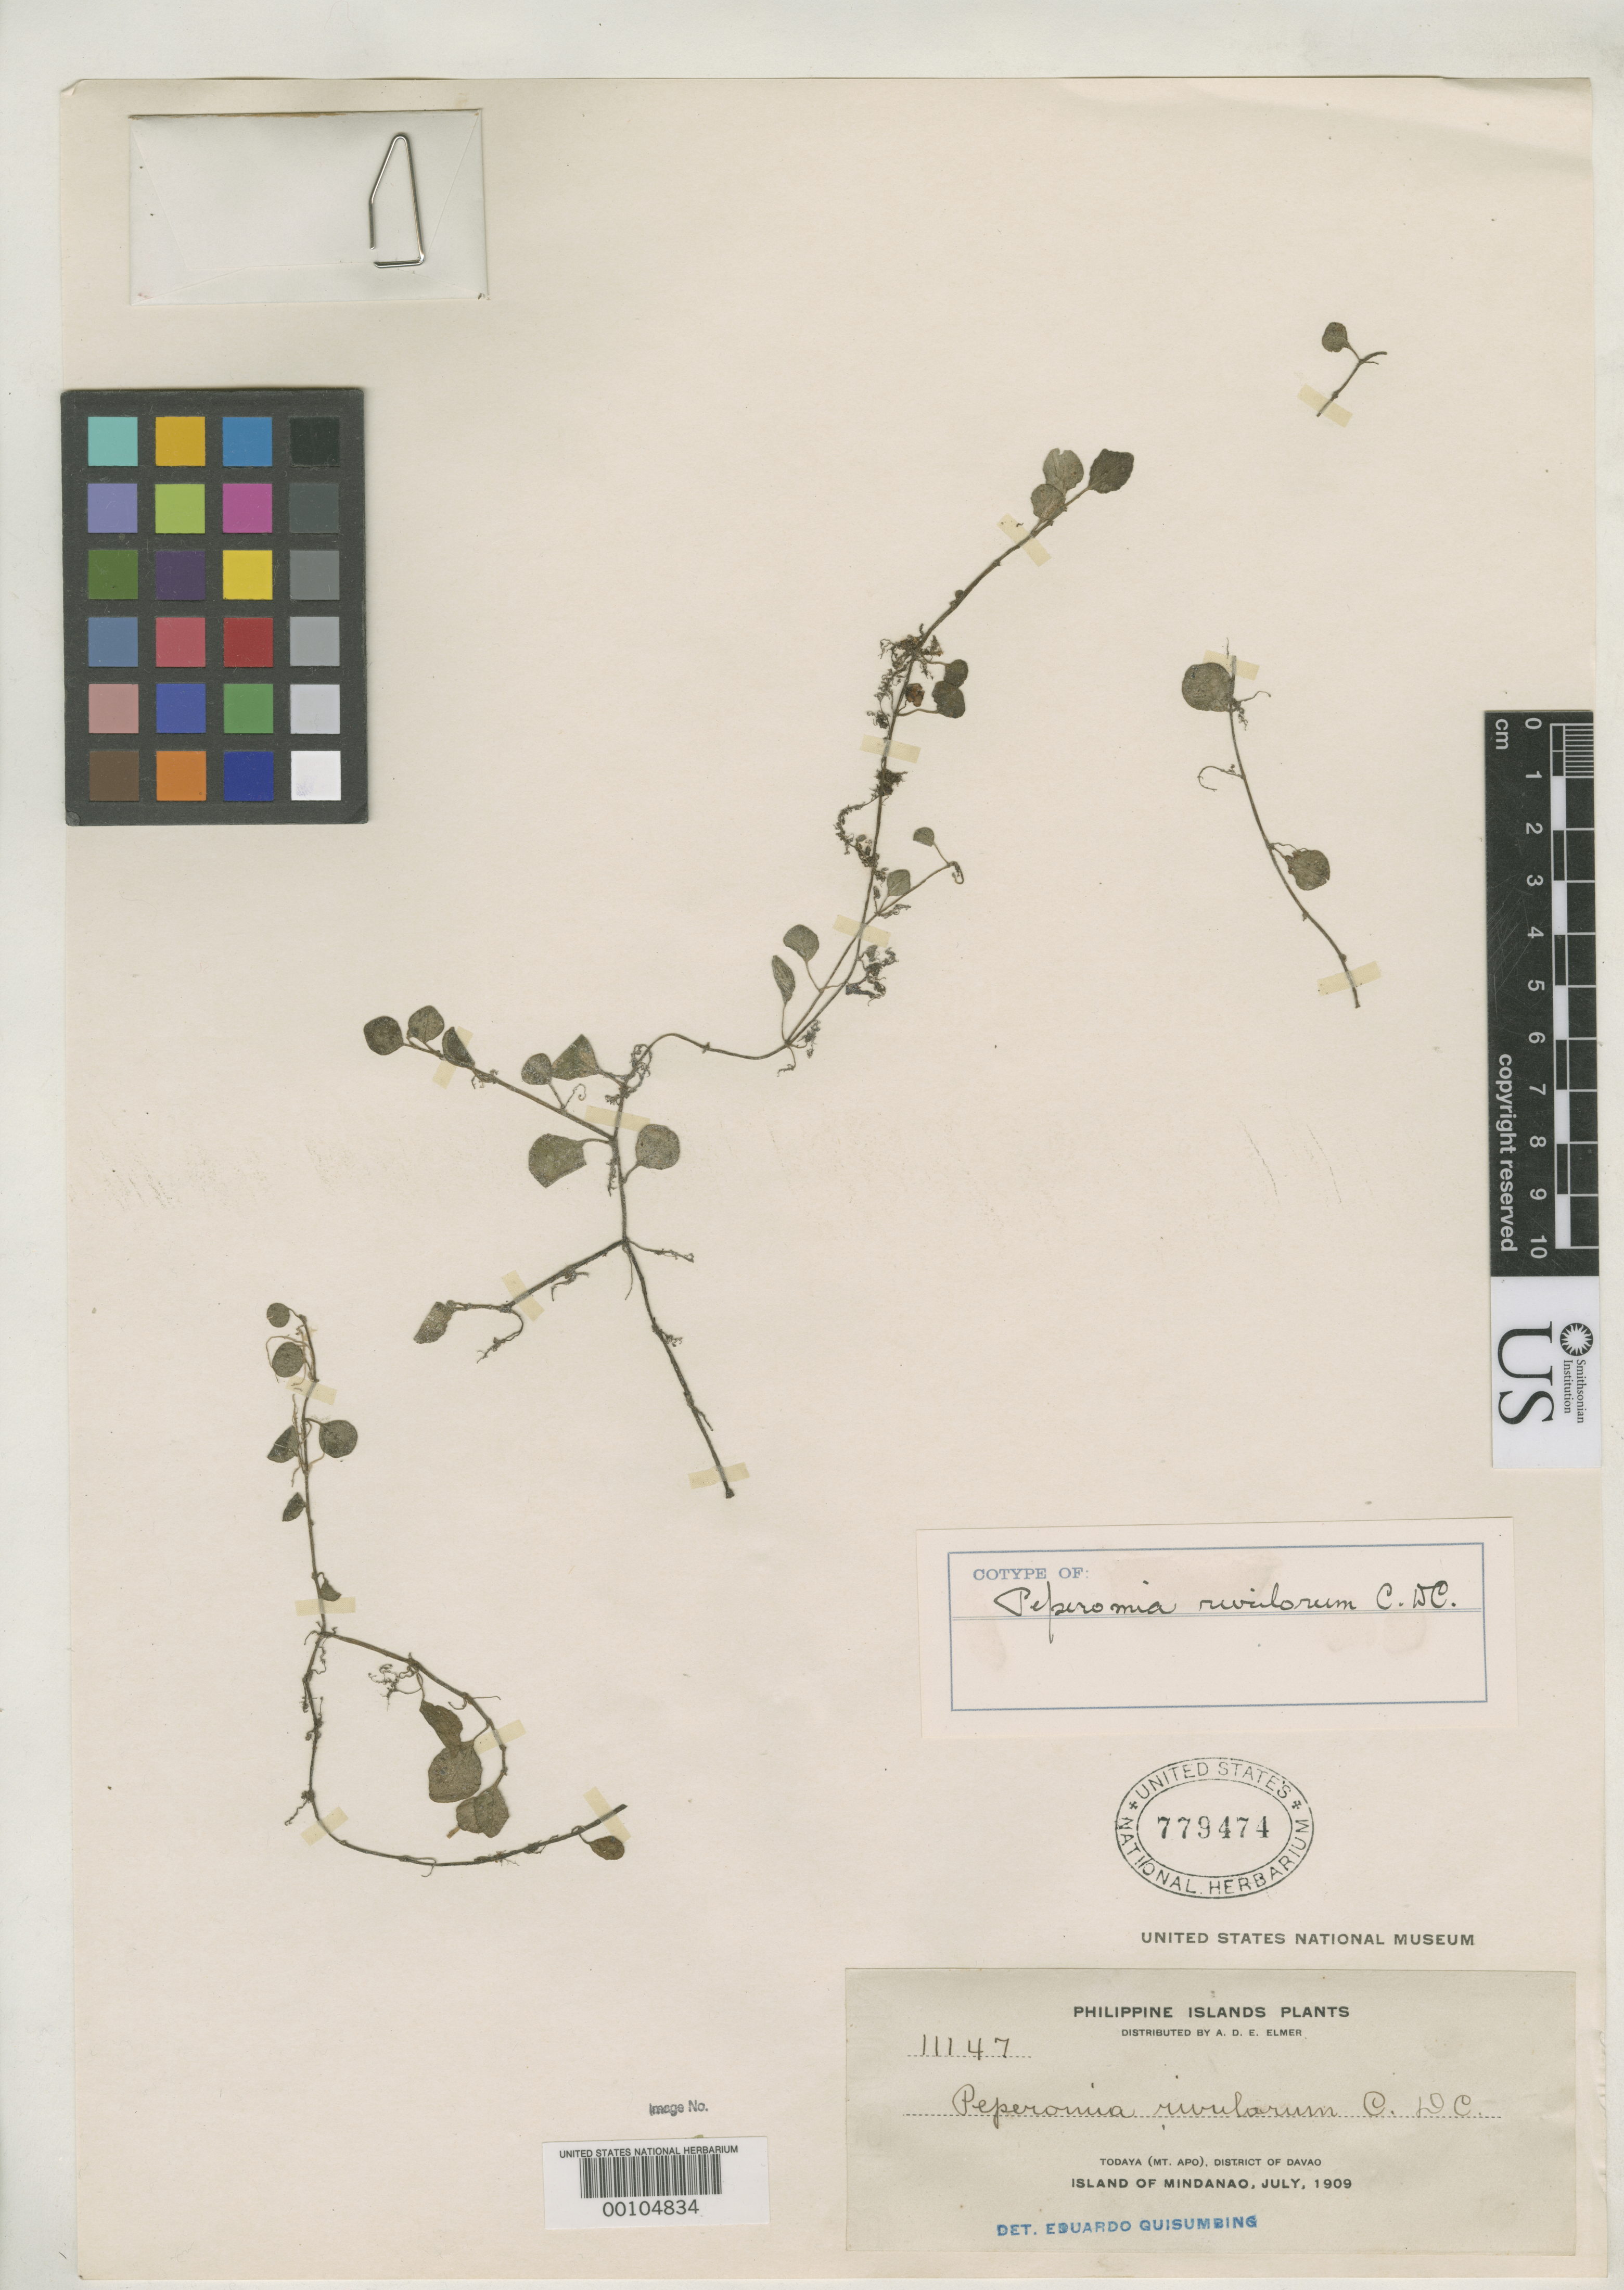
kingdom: Plantae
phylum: Tracheophyta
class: Magnoliopsida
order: Piperales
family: Piperaceae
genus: Peperomia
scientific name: Peperomia rivulorum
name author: C. DC. in Elmer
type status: Isotype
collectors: A. D. E. Elmer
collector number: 11147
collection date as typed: Jul 1909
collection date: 1909-07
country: Philippines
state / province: Davao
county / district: Davao del Sur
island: Mindanao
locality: Todaya, Mt. Apo.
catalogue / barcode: US 779474